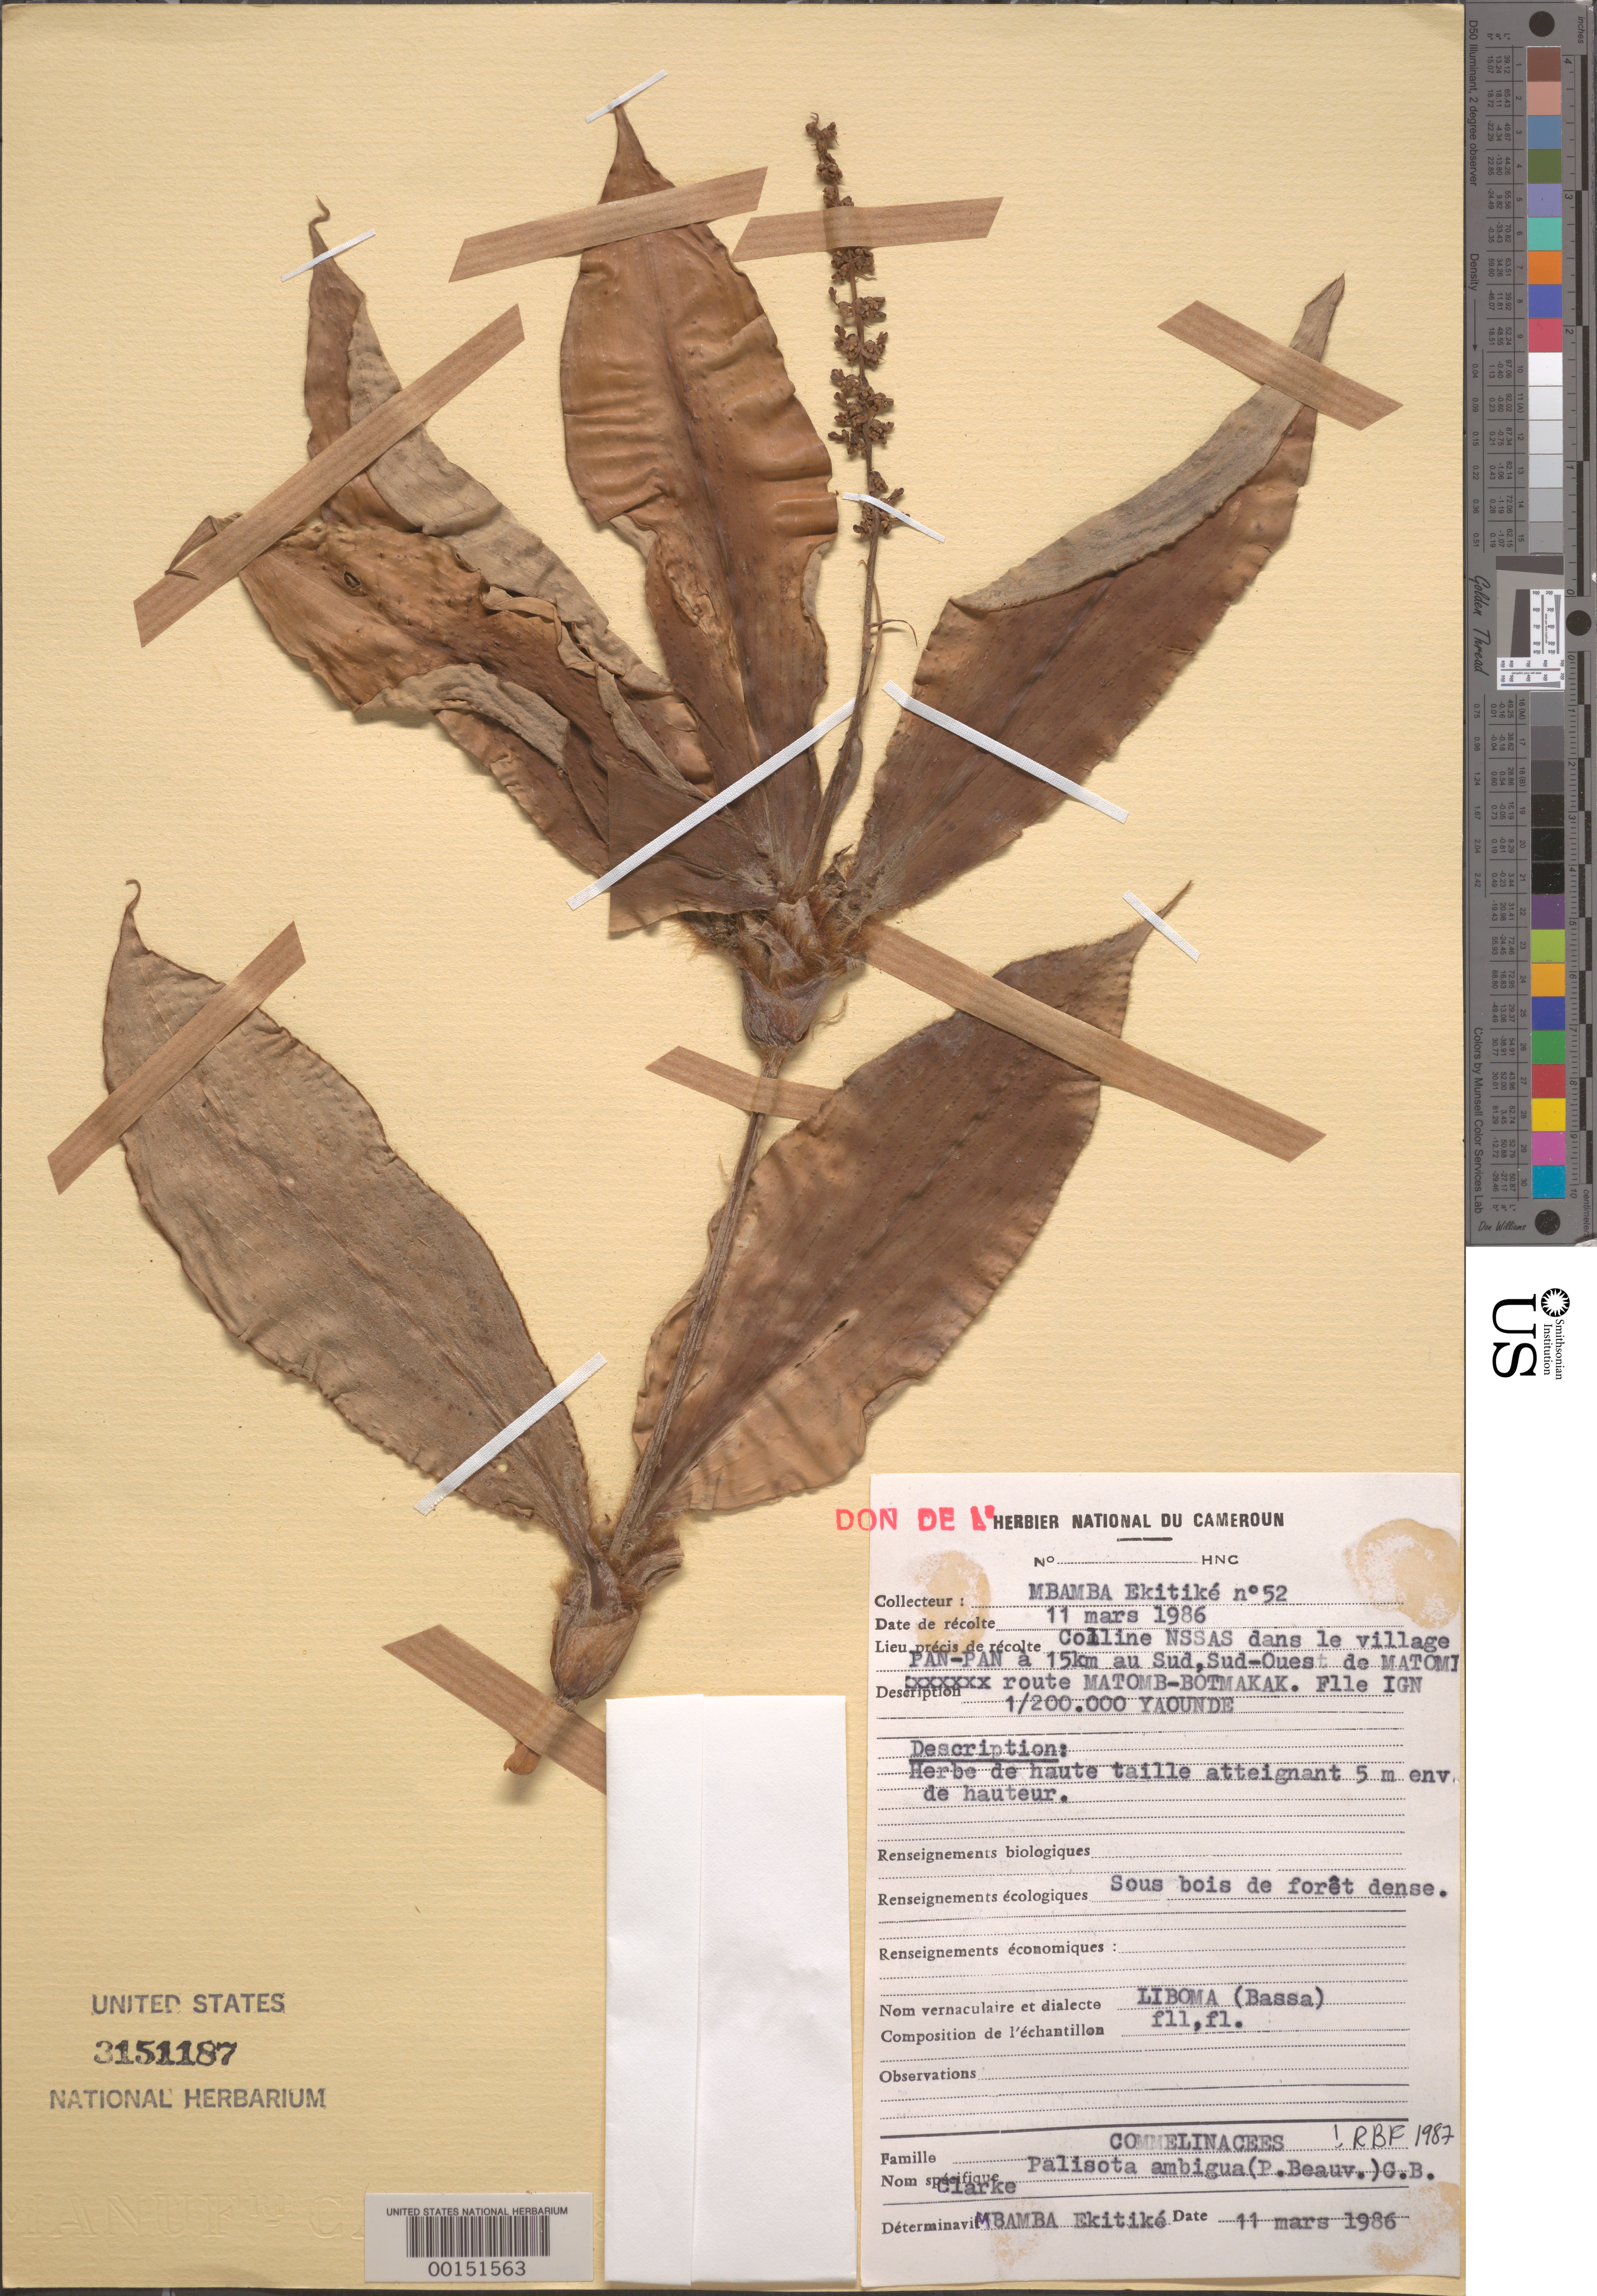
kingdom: Plantae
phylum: Tracheophyta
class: Liliopsida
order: Commelinales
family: Commelinaceae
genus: Palisota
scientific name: Palisota ambigua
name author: (P. Beauv.) C.B. Clarke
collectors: M. Ekitike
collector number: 52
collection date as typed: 11 Mar 1986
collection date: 1986-03-11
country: Cameroon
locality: Pan-pan village, ssw of matomi, route matomi-botmakak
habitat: Dense forest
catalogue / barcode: US 3151187